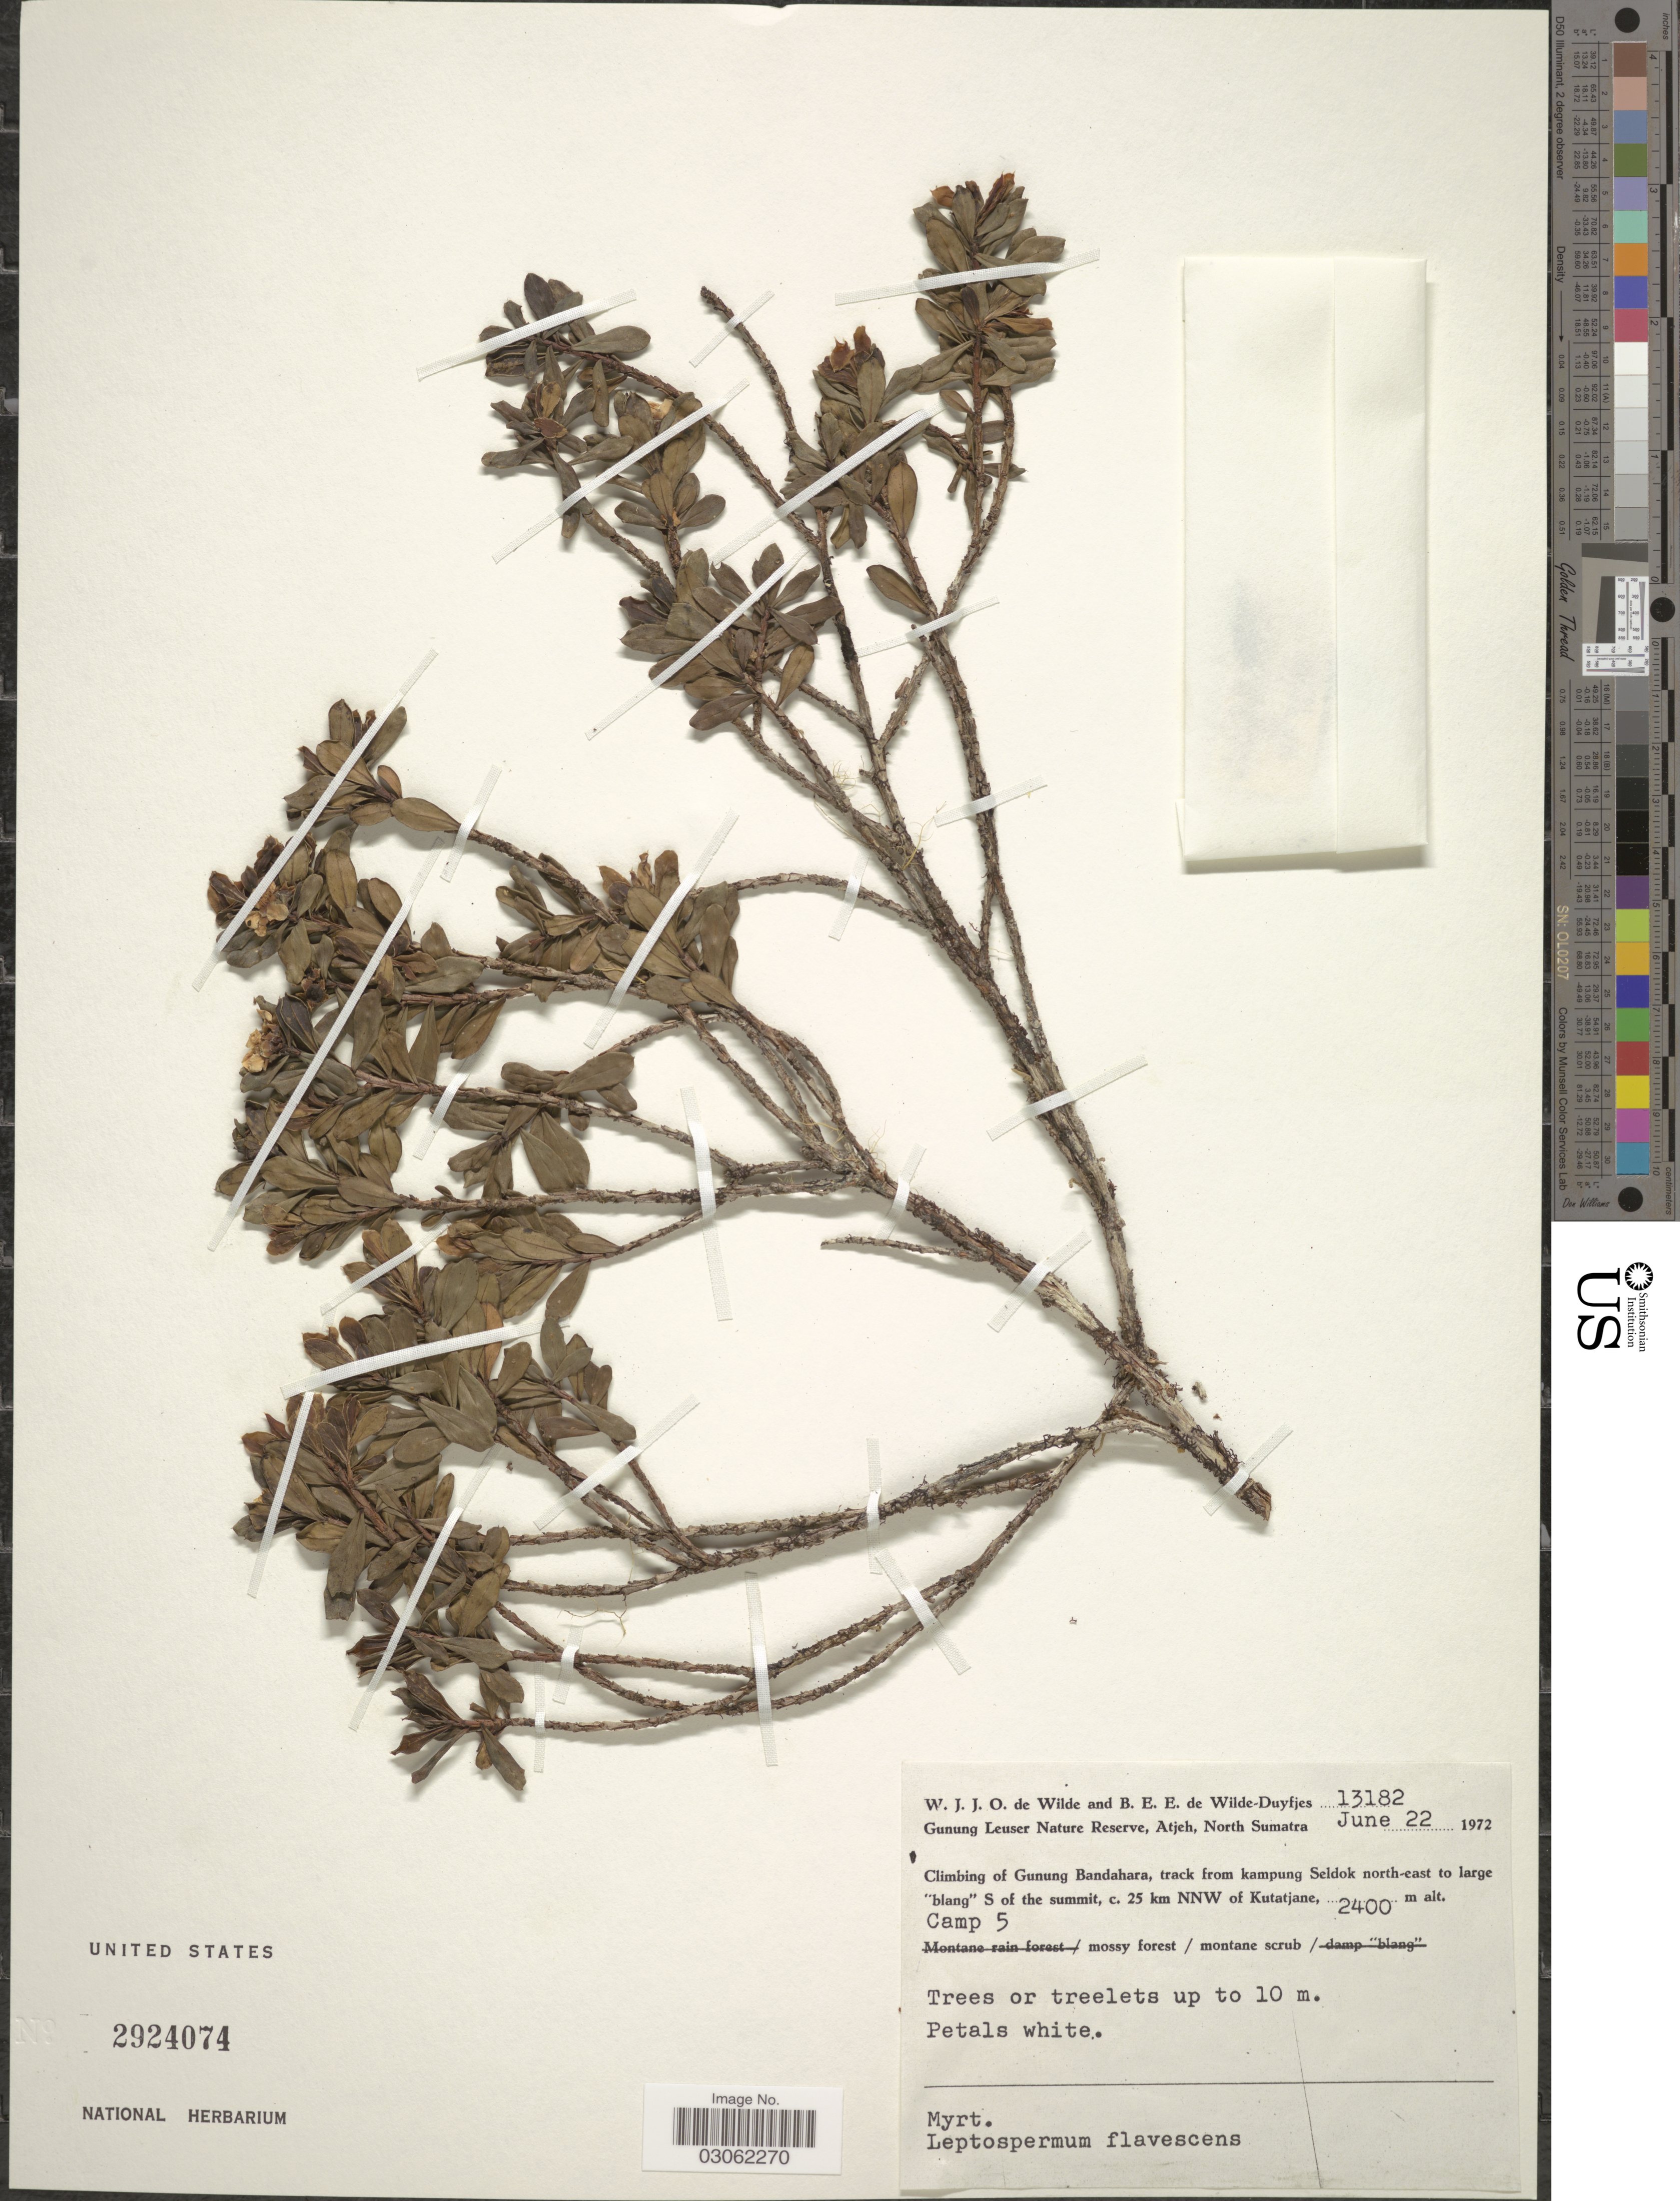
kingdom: Plantae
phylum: Tracheophyta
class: Magnoliopsida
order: Myrtales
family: Myrtaceae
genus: Leptospermum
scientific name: Leptospermum javanicum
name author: Blume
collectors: W. J. de Wilde & B. E. de Wilde-Duyfjes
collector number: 13182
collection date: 1972-06-22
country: Indonesia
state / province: Sumatra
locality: Gunung Leuser Nature Reserve, Atjeh, North Sumatra. Climbing of Gunung Bandahara, track from kampung Seldok north-east to large "blang" S of the summit, c. 25 km NNW of Kutatjane. Camp 5.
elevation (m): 2400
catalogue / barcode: US 2924074